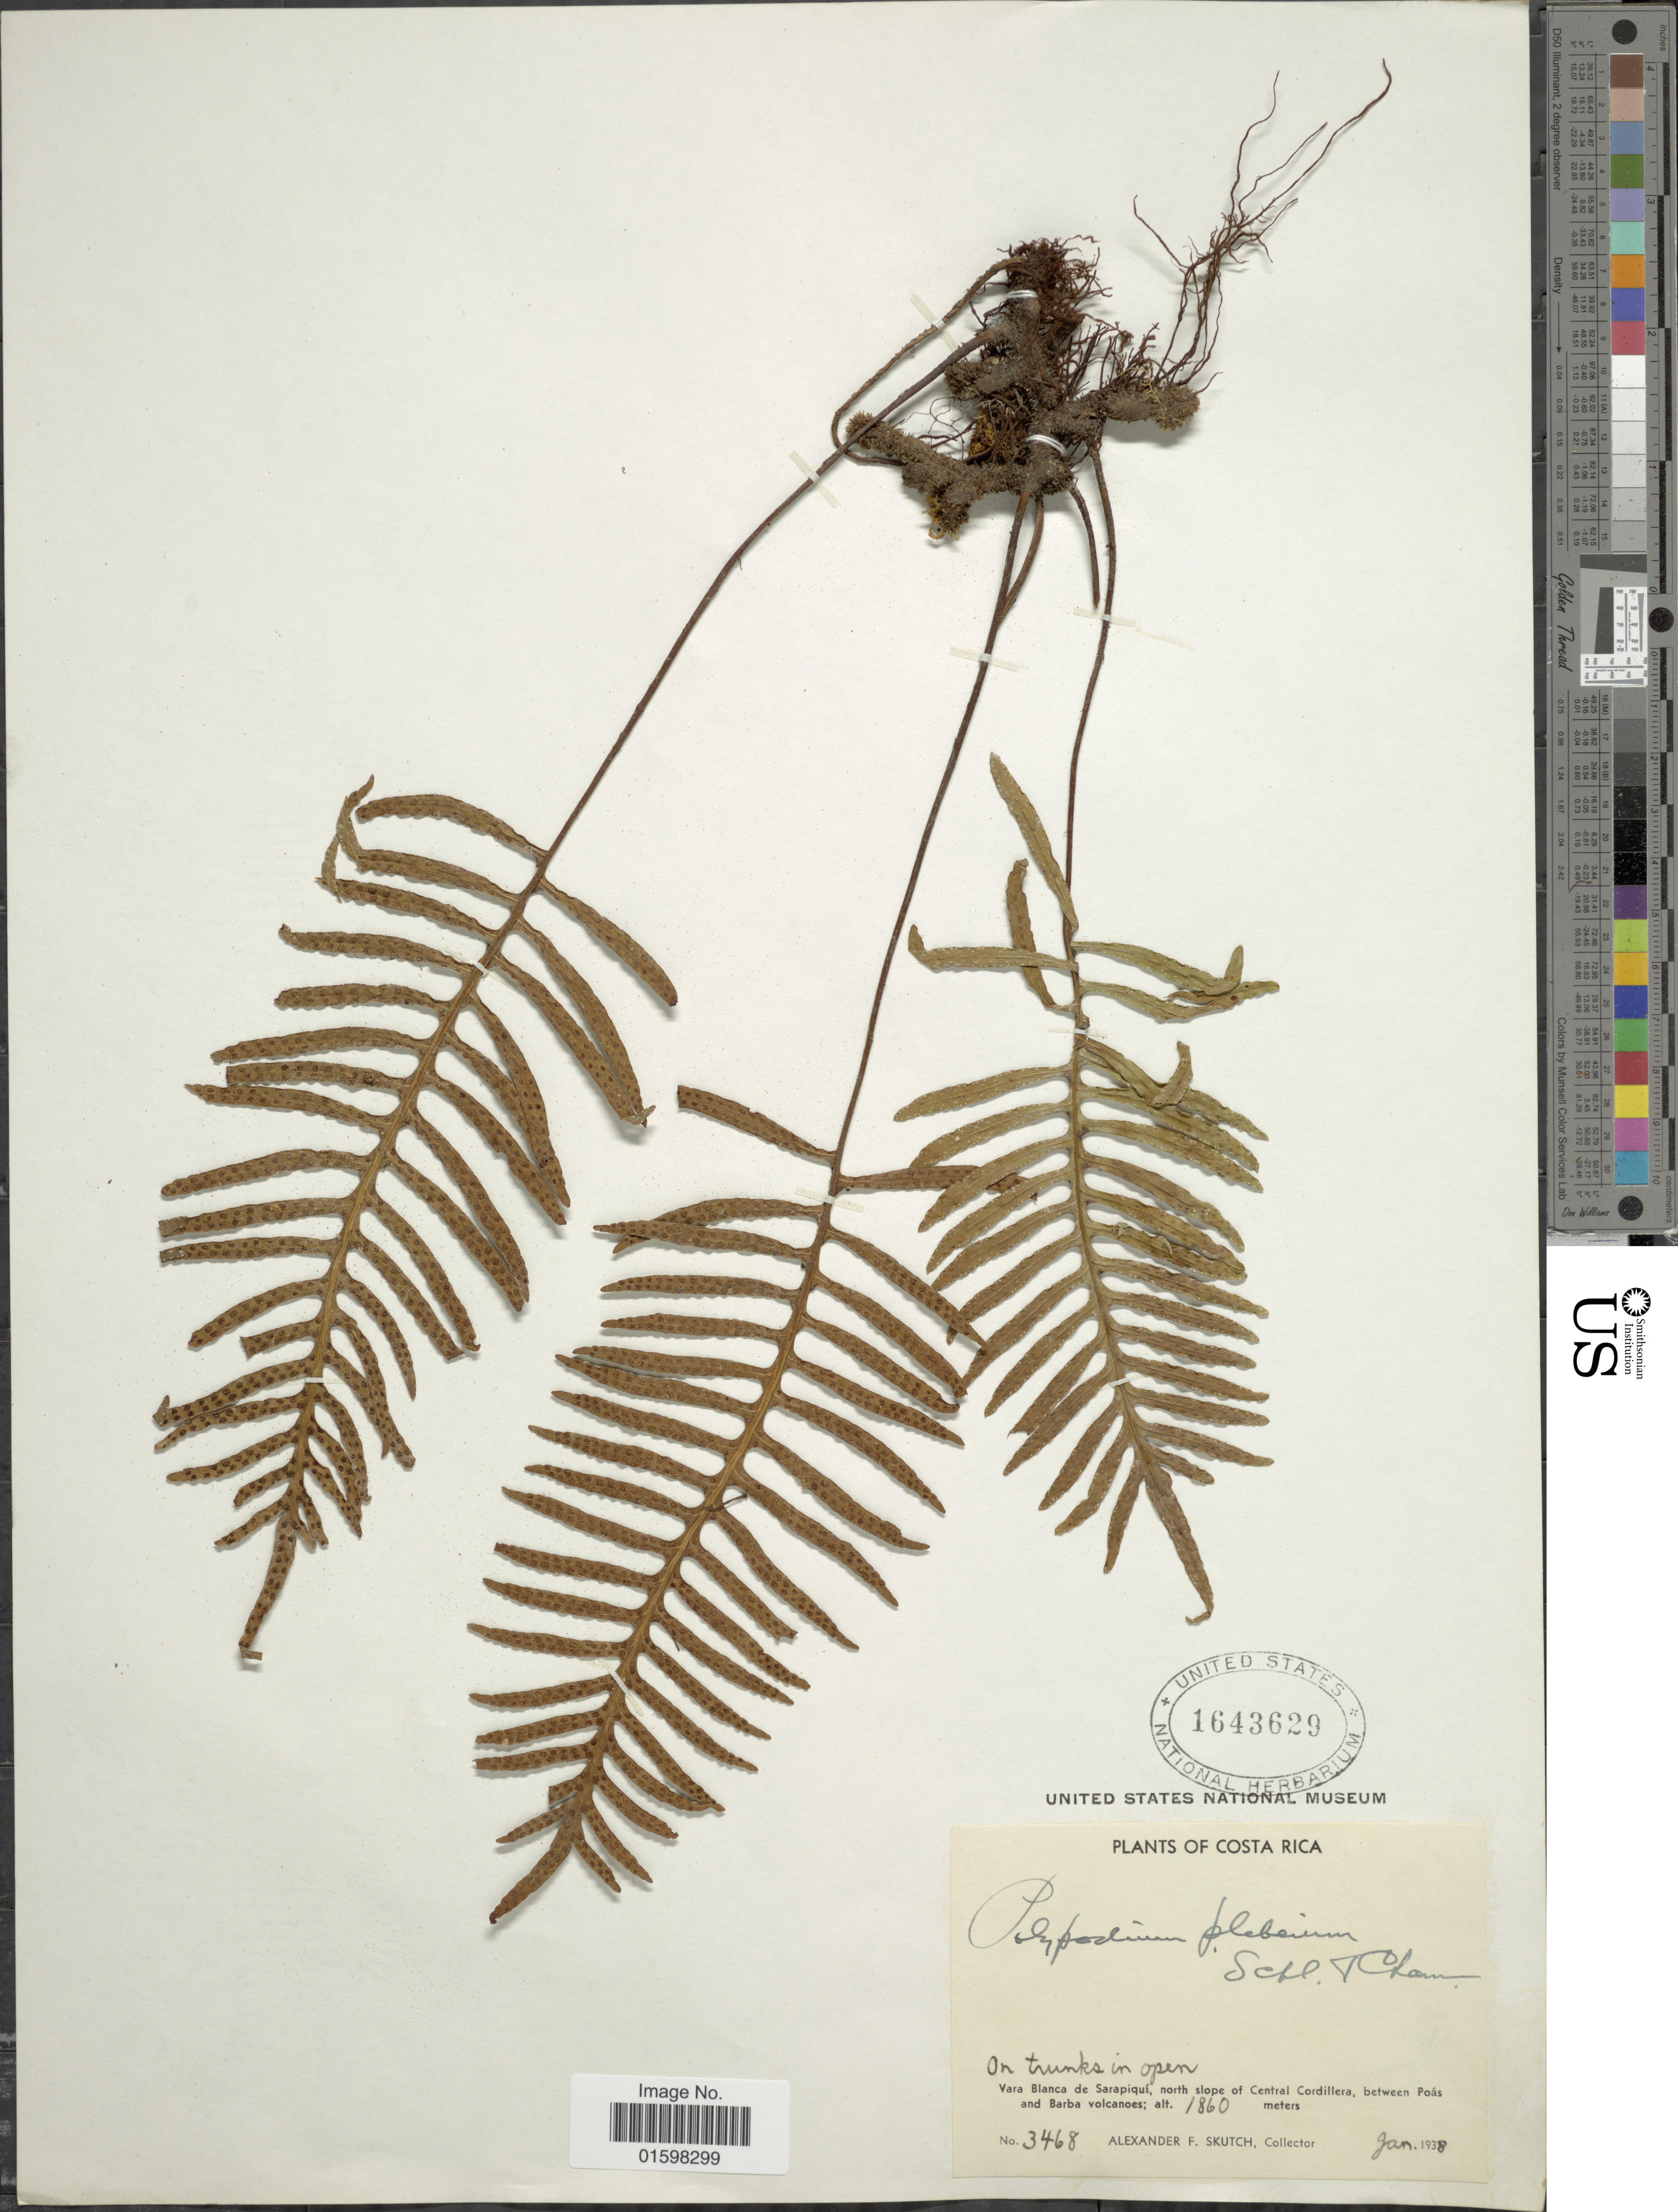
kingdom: Plantae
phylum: Tracheophyta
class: Polypodiopsida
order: Polypodiales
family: Polypodiaceae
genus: Pleopeltis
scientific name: Pleopeltis plebeia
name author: (Schltdl. ex Cham.) A.R. Sm. & Tejero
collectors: A. F. Skutch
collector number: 3468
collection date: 1938-01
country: Costa Rica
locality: Vara Blanca de Sarapiqui, north slope of Central Cordillera, between Poas and Barba volcanos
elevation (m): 1860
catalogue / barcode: US 1643629